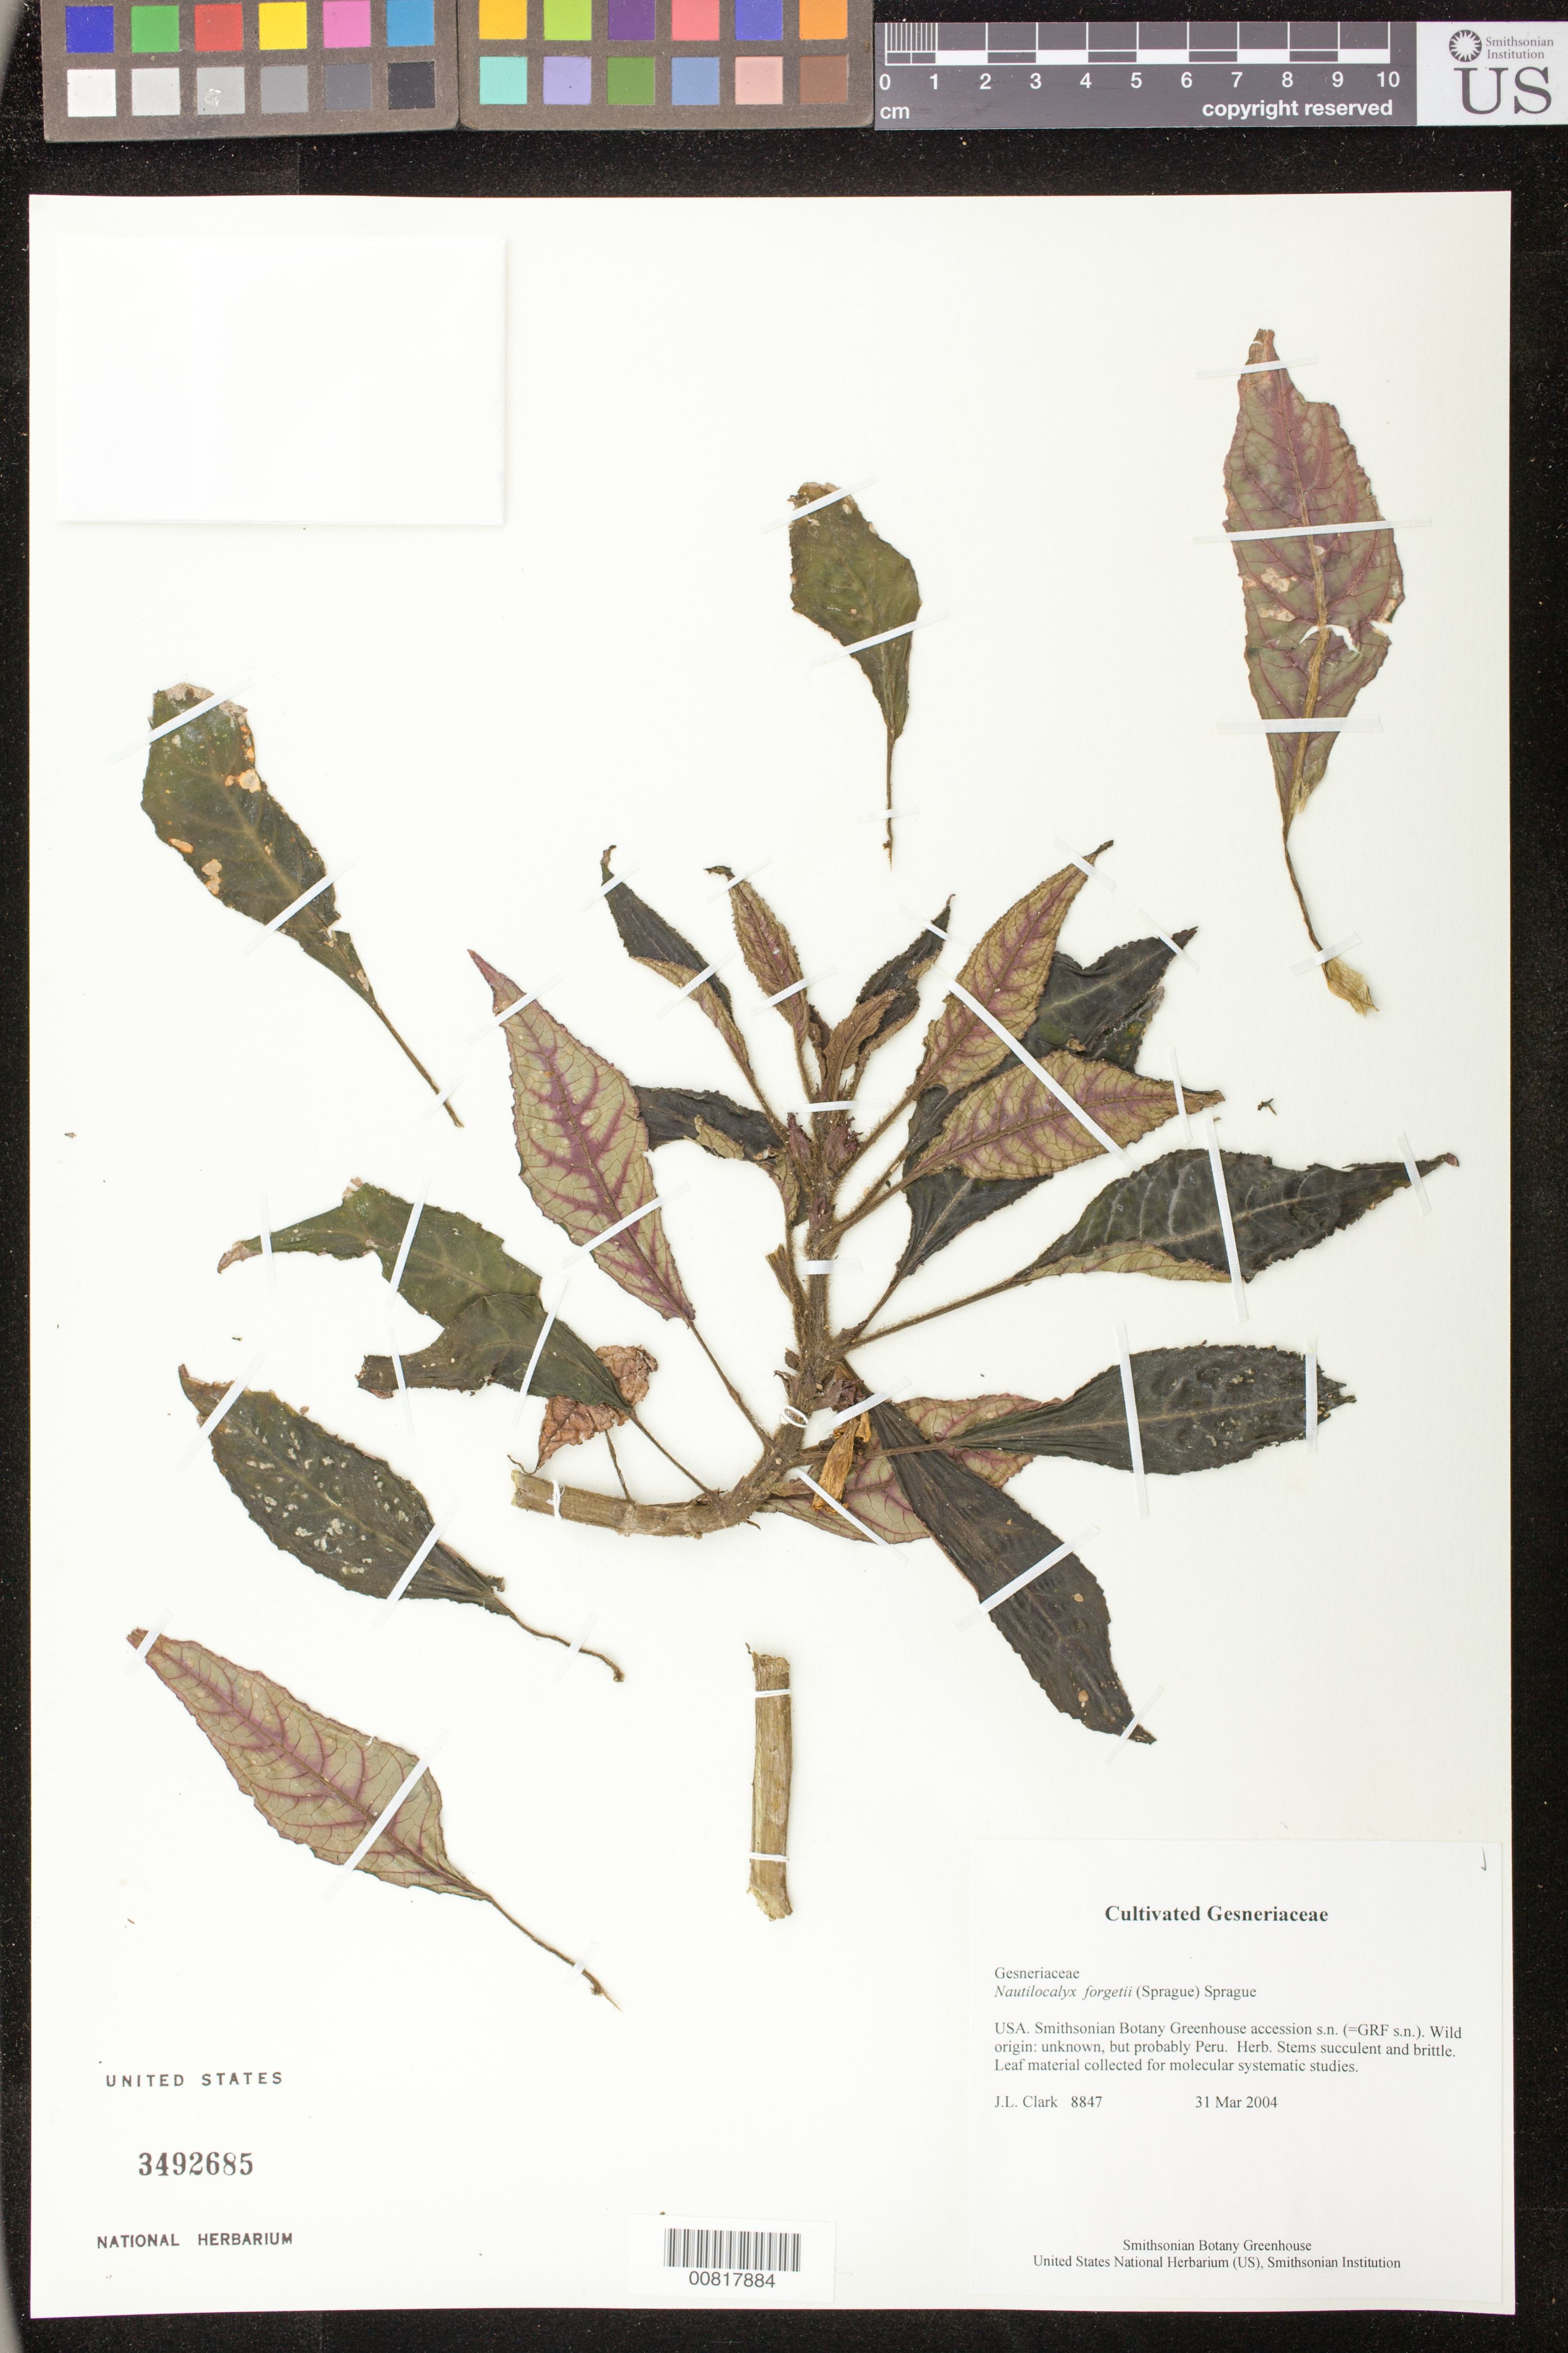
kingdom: Plantae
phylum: Tracheophyta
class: Magnoliopsida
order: Lamiales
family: Gesneriaceae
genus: Nautilocalyx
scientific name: Nautilocalyx forgetii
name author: (Sprague) Sprague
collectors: J. L. Clark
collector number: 8847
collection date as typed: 31 Mar 2004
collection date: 2004-03-31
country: United States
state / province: District of Columbia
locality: Botany Research Greenhouses, Smithsonian Institution, Washington, DC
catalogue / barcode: US 3492685